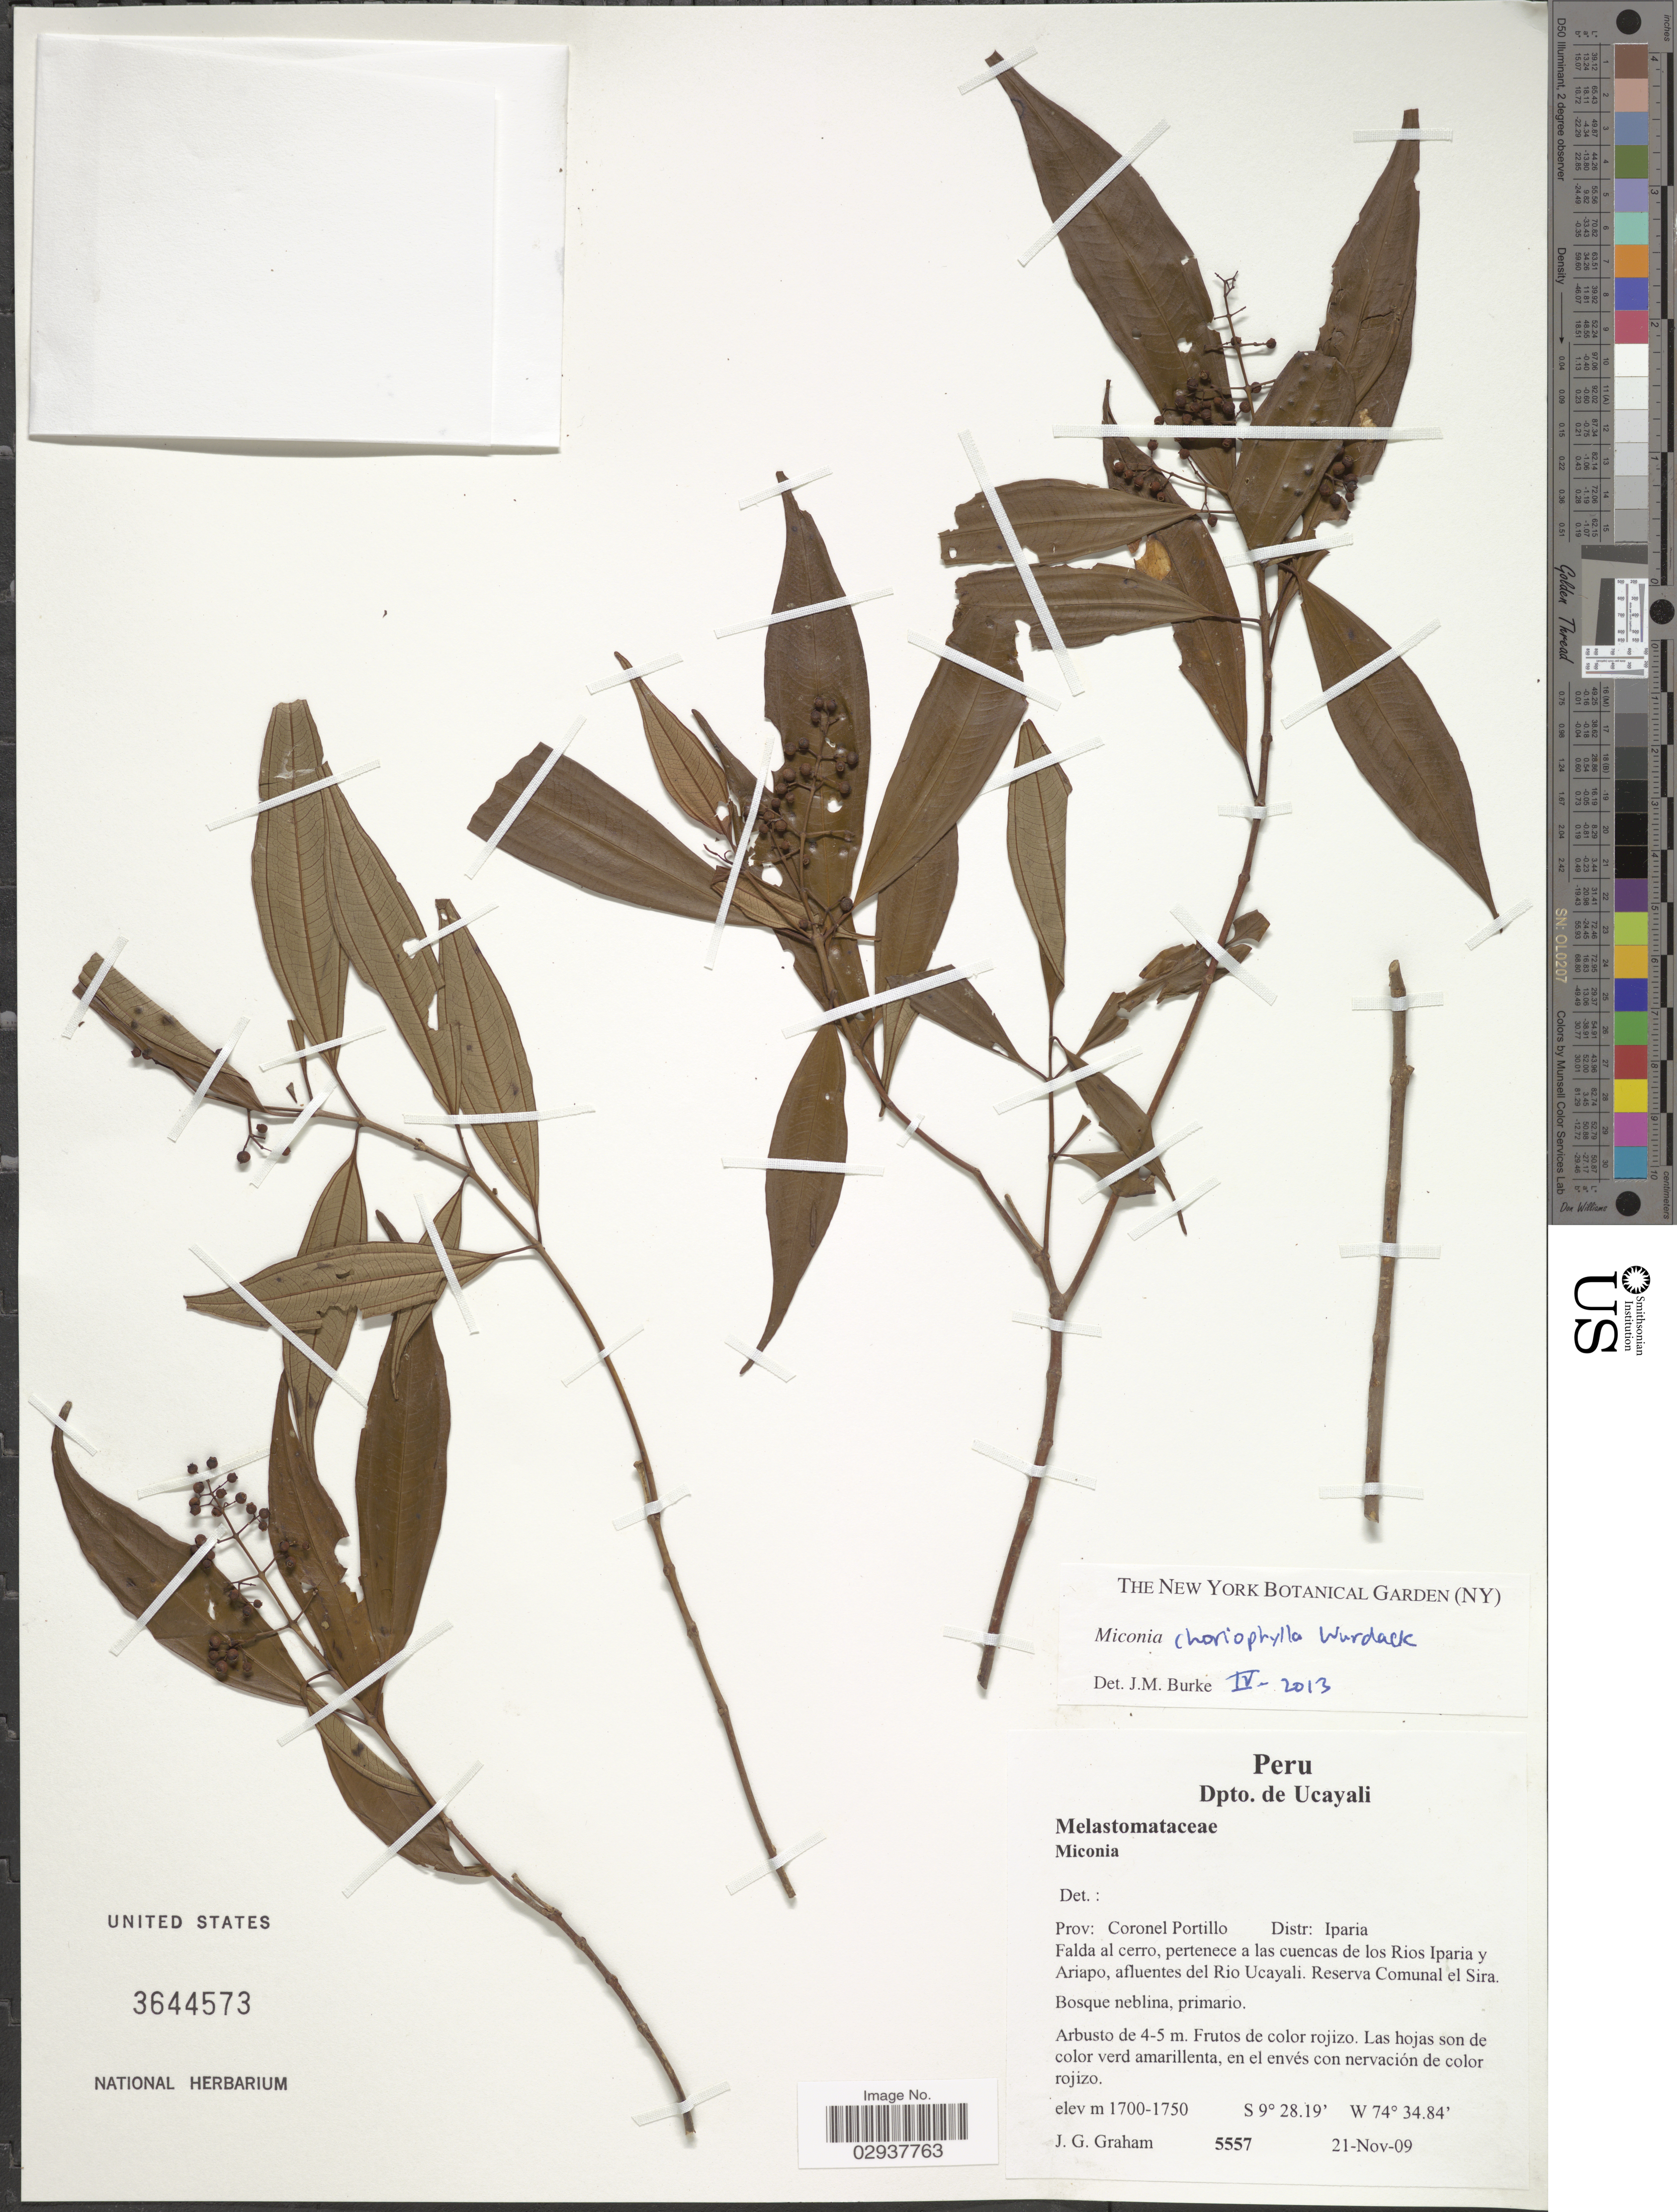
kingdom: Plantae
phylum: Tracheophyta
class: Magnoliopsida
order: Myrtales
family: Melastomataceae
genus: Miconia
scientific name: Miconia choriophylla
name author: Wurdack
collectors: J. Graham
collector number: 5557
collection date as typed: Transcribed d/m/y: 21/11/9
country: Peru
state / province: Ucayali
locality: Prov: Coronel Portillo. Distr: Iparia. Falda al cerro, pertenece a las cuencas de los Rios Iparia y Ariapo, afluentas del Rio Ucayali. Reserva Comunal el Sira.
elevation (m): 1700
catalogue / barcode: US 3644573